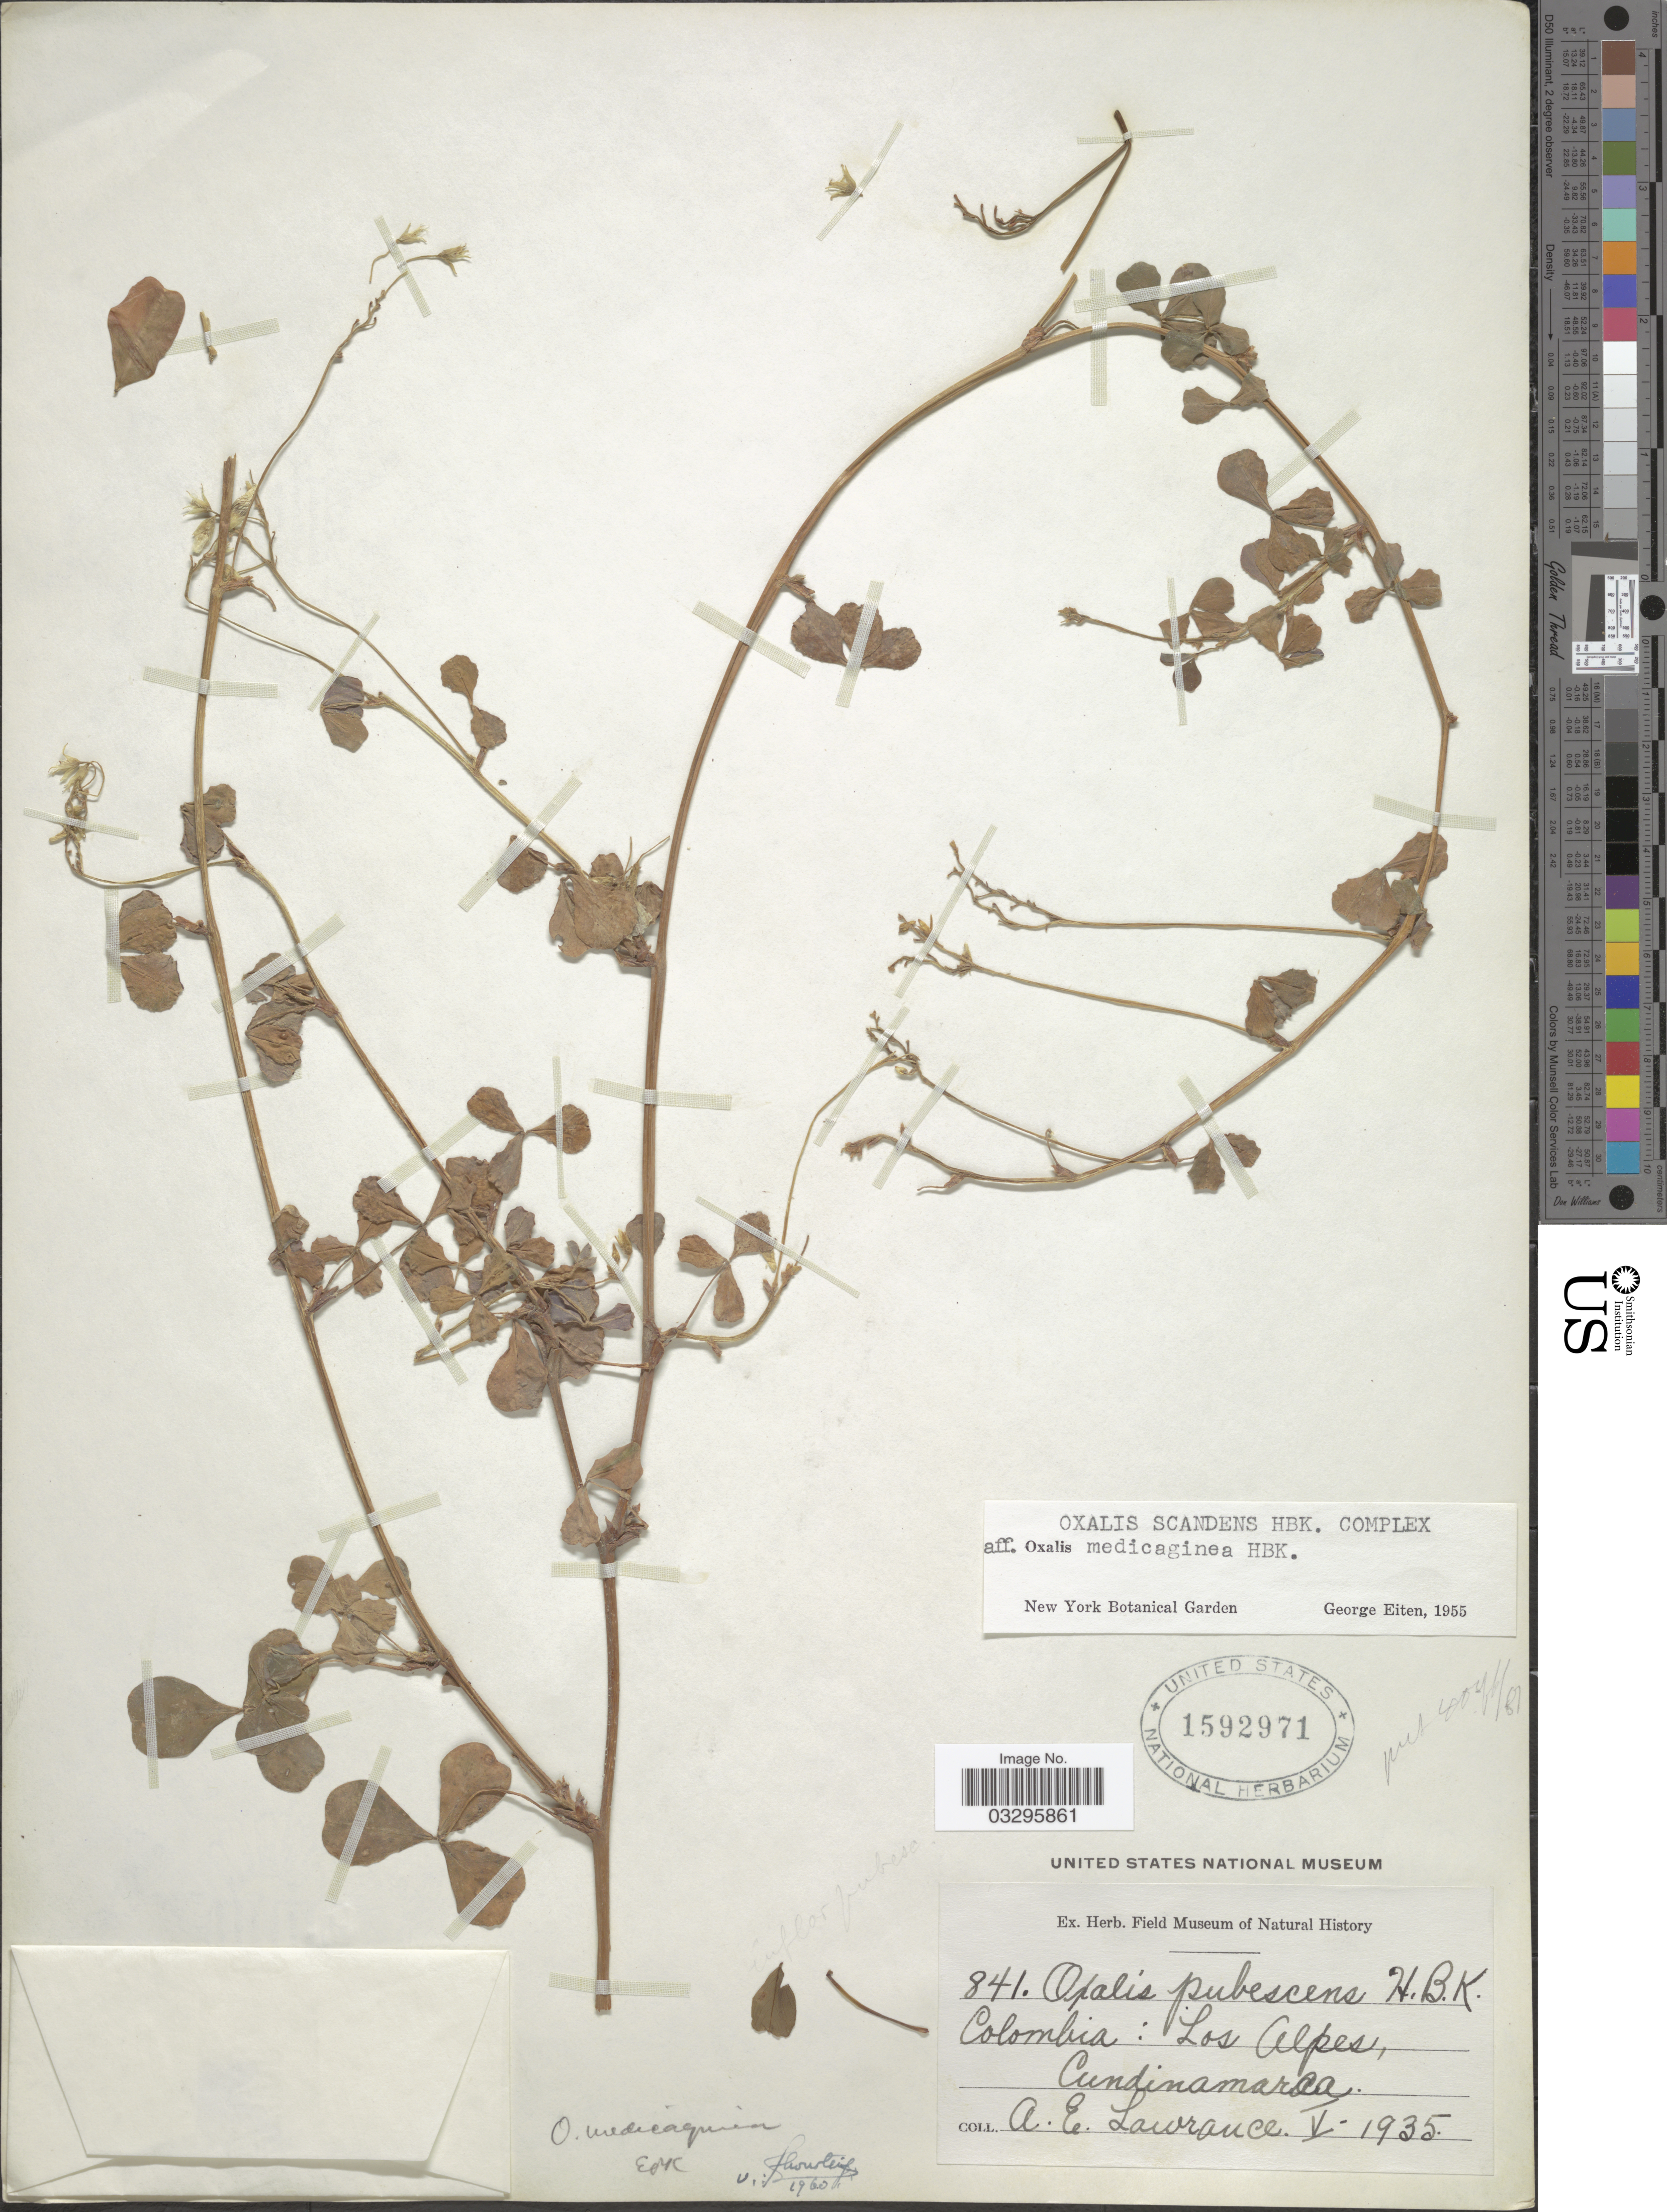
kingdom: Plantae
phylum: Tracheophyta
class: Magnoliopsida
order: Oxalidales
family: Oxalidaceae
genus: Oxalis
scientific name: Oxalis medicaginea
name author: Kunth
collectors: A. Lawrance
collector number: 841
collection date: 1935-05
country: Colombia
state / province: Cundinamarca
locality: Los Alpes.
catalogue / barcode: US 1592971